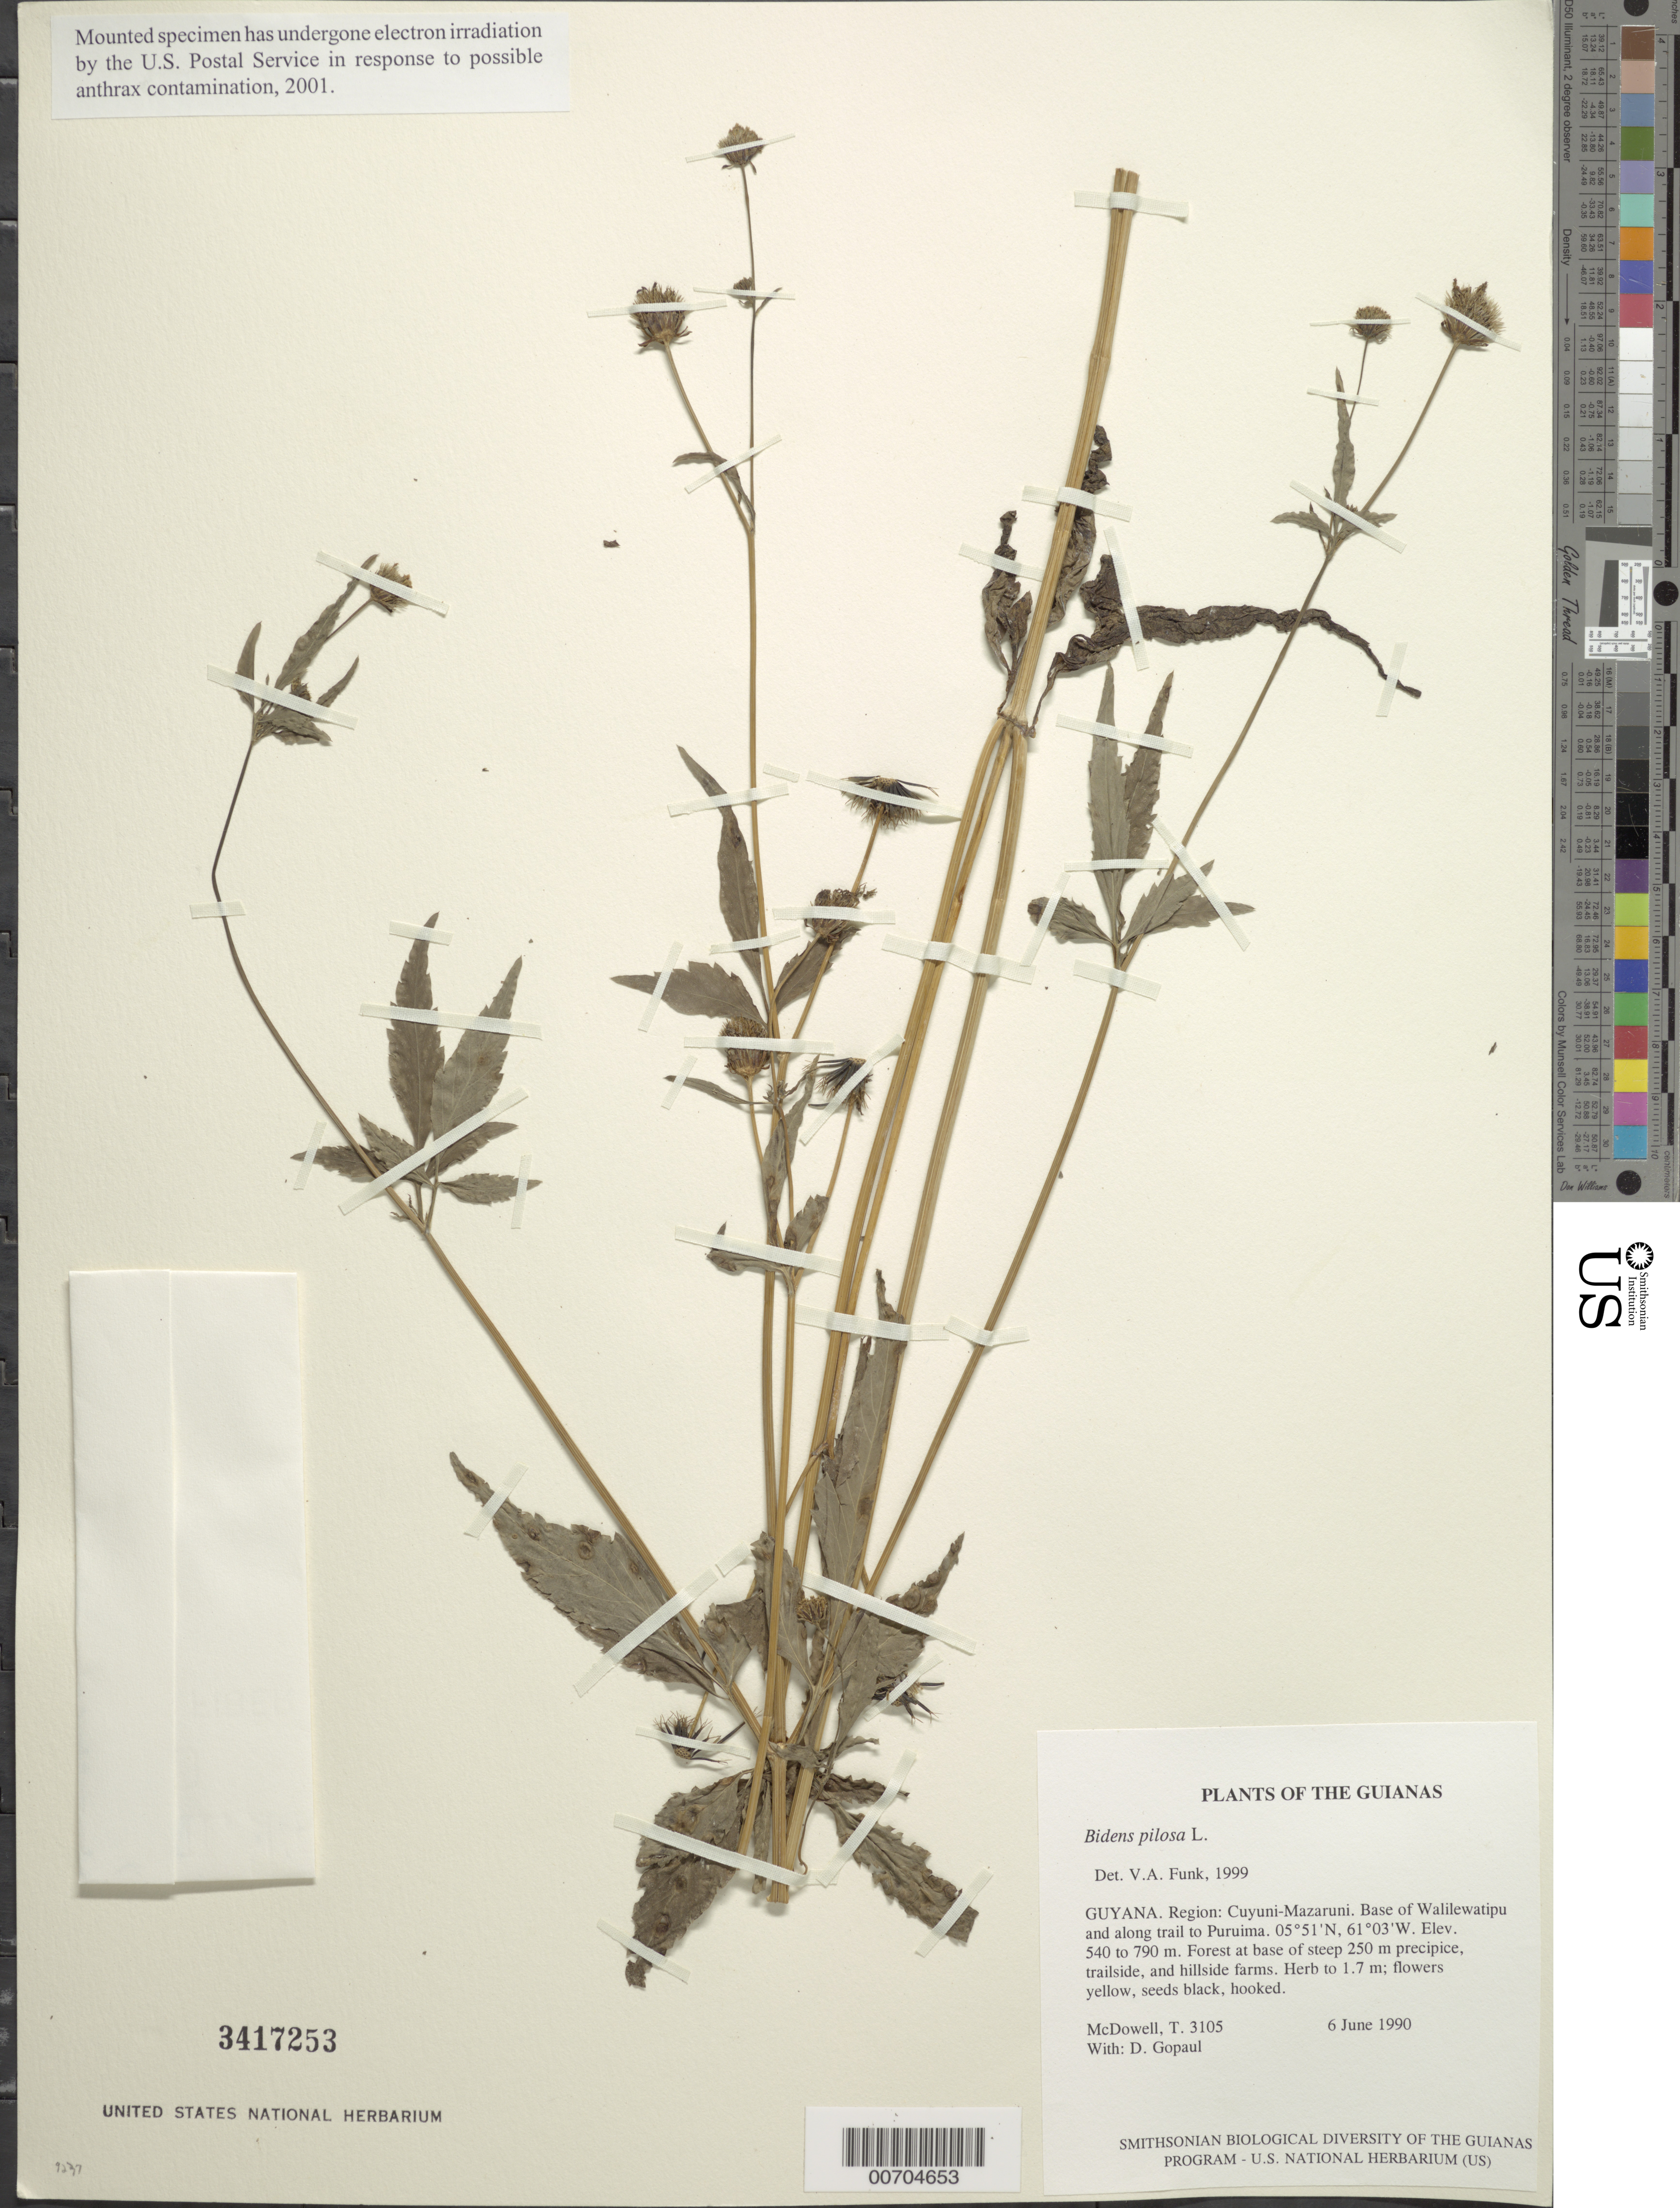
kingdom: Plantae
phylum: Tracheophyta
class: Magnoliopsida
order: Asterales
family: Asteraceae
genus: Bidens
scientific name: Bidens pilosa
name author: L.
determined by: Funk, Vicki A., (BOT), Smithsonian Institution - National Museum of Natural History (UNITED STATES)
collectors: T. McDowell, D. Hughs & D. Gopaul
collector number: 3105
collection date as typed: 6 June 1990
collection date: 1990-06-06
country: Guyana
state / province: Cuyuni-Mazaruni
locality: Base of Walilewatipu and along trail to Paruima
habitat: Forest at base of steep 250 m precipice, trailside, and hillside farms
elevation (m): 540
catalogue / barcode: US 3417253